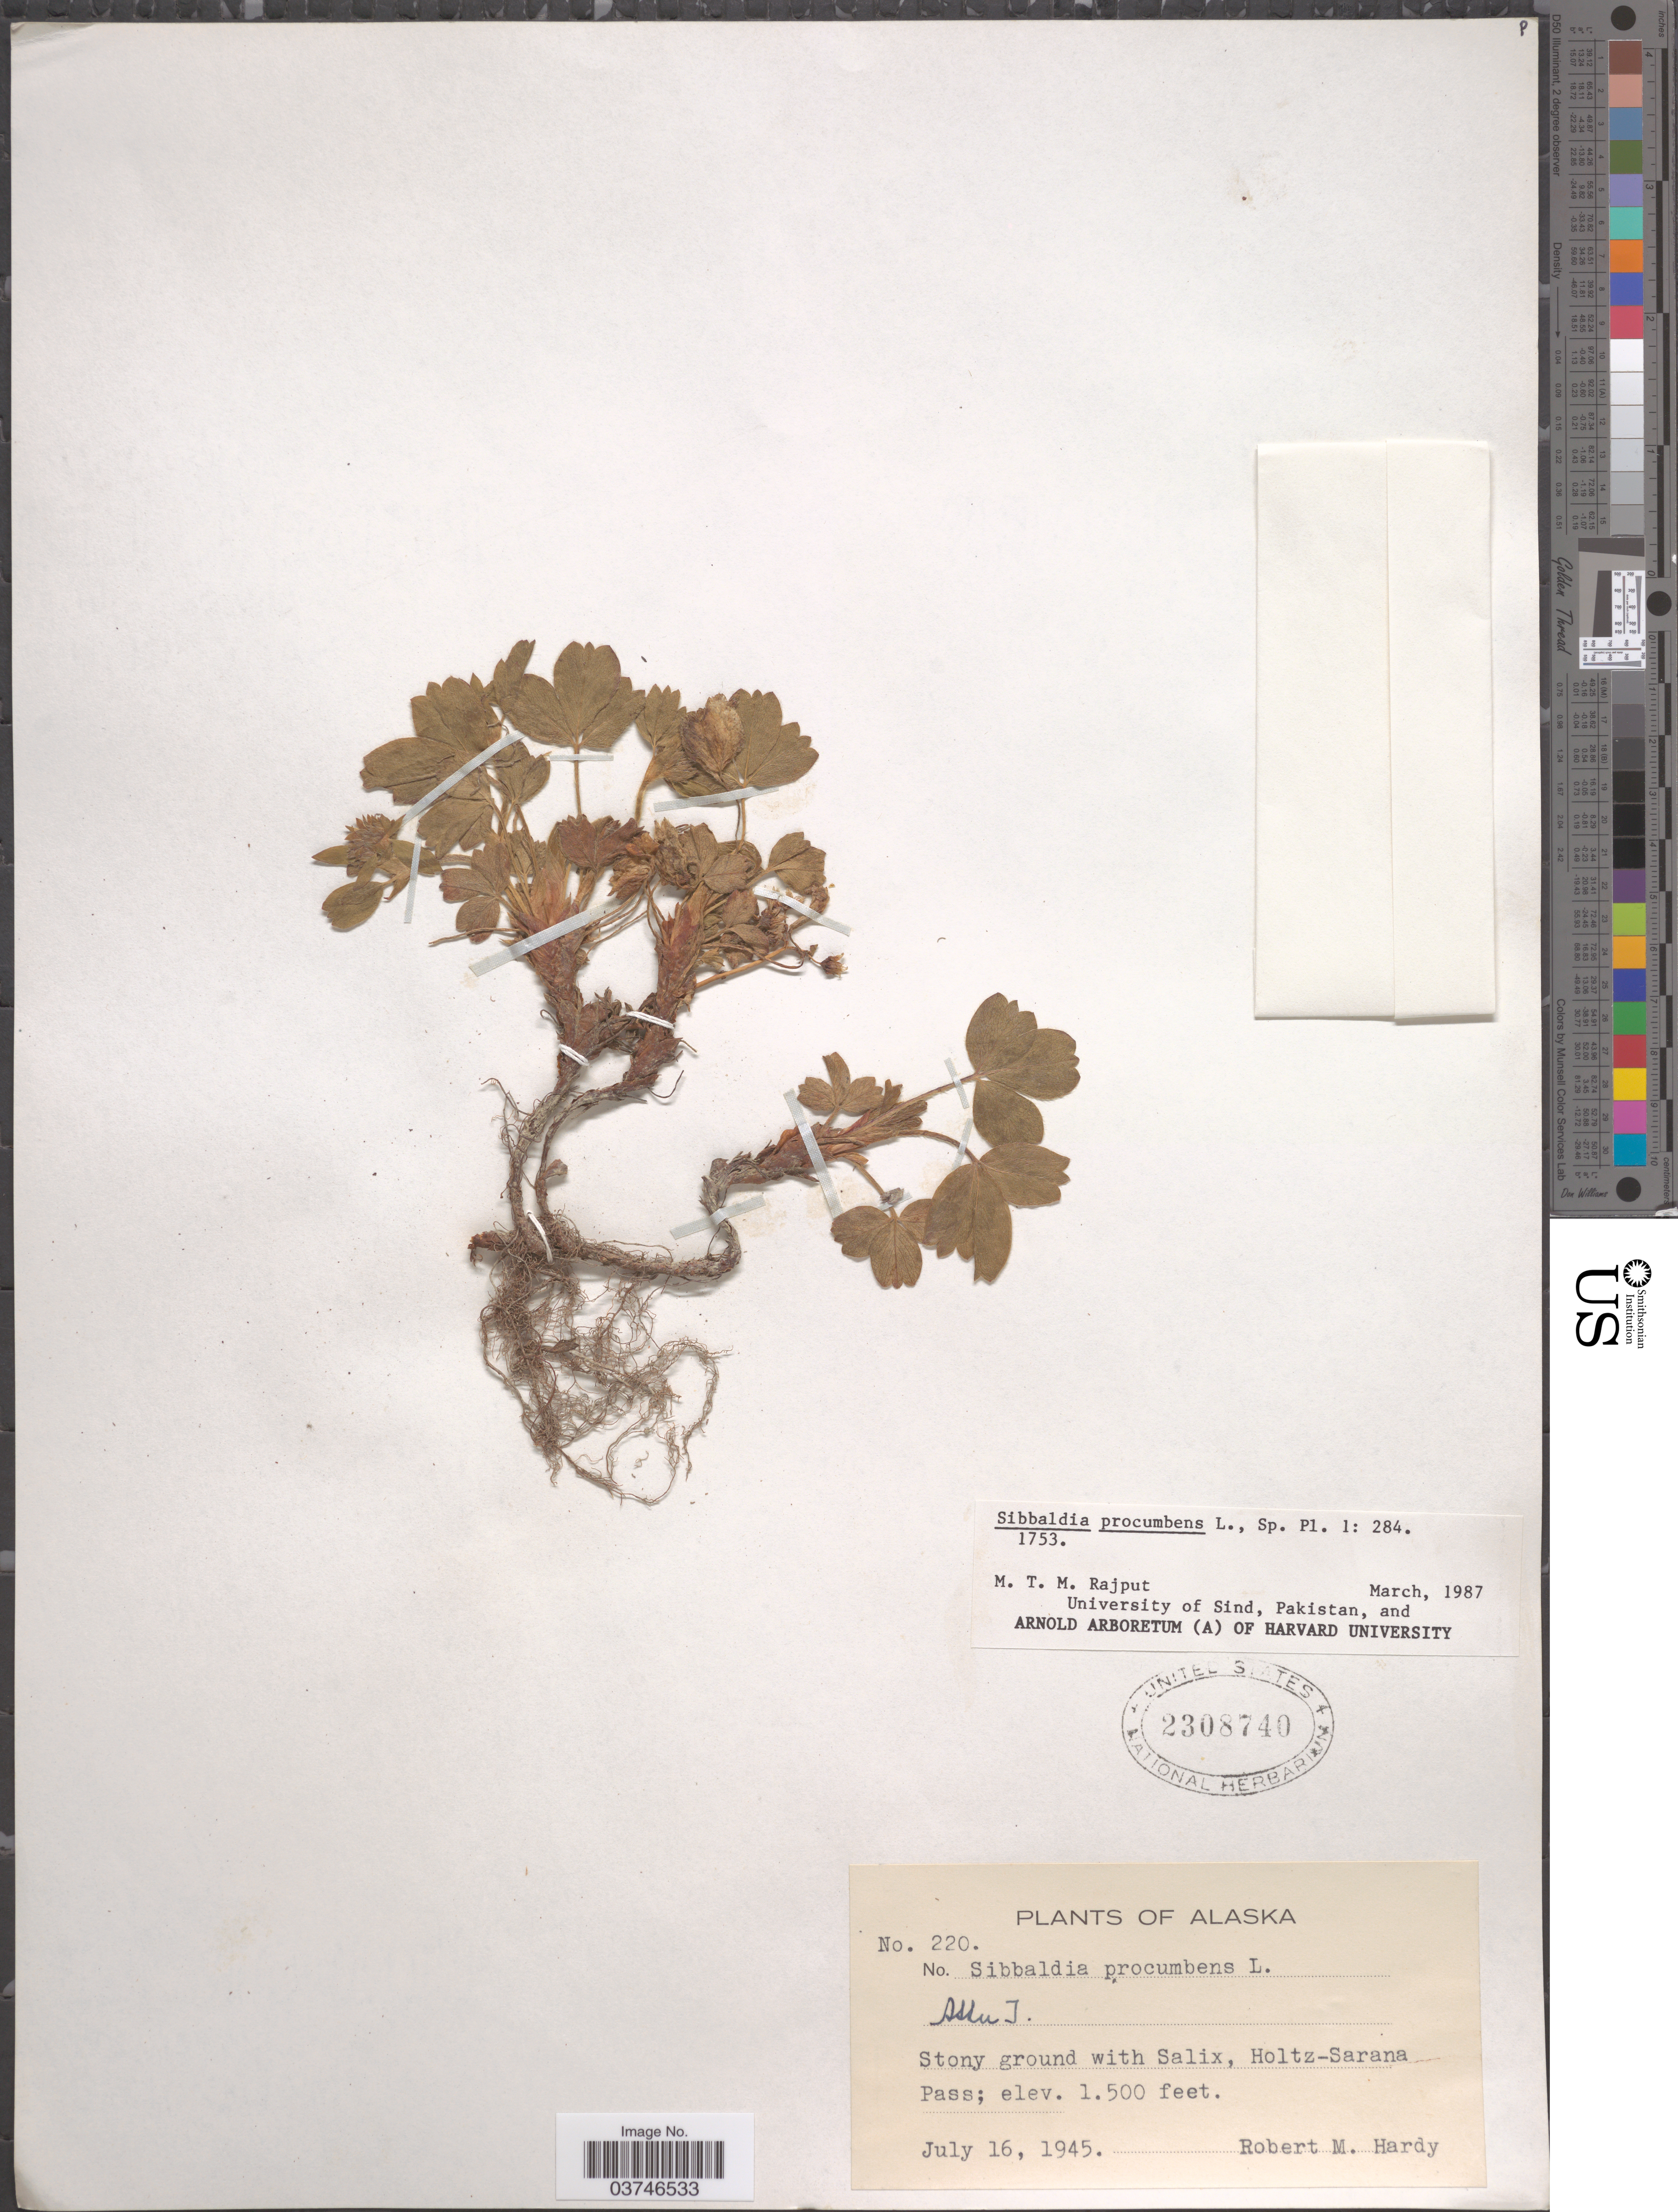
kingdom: Plantae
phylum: Tracheophyta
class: Magnoliopsida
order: Rosales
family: Rosaceae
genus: Sibbaldia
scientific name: Sibbaldia procumbens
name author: L.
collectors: R. Hardy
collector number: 220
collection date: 1945-07-16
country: United States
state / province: Alaska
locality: Attu I. Holtz-Sarana Pass.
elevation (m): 457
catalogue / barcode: US 2308740